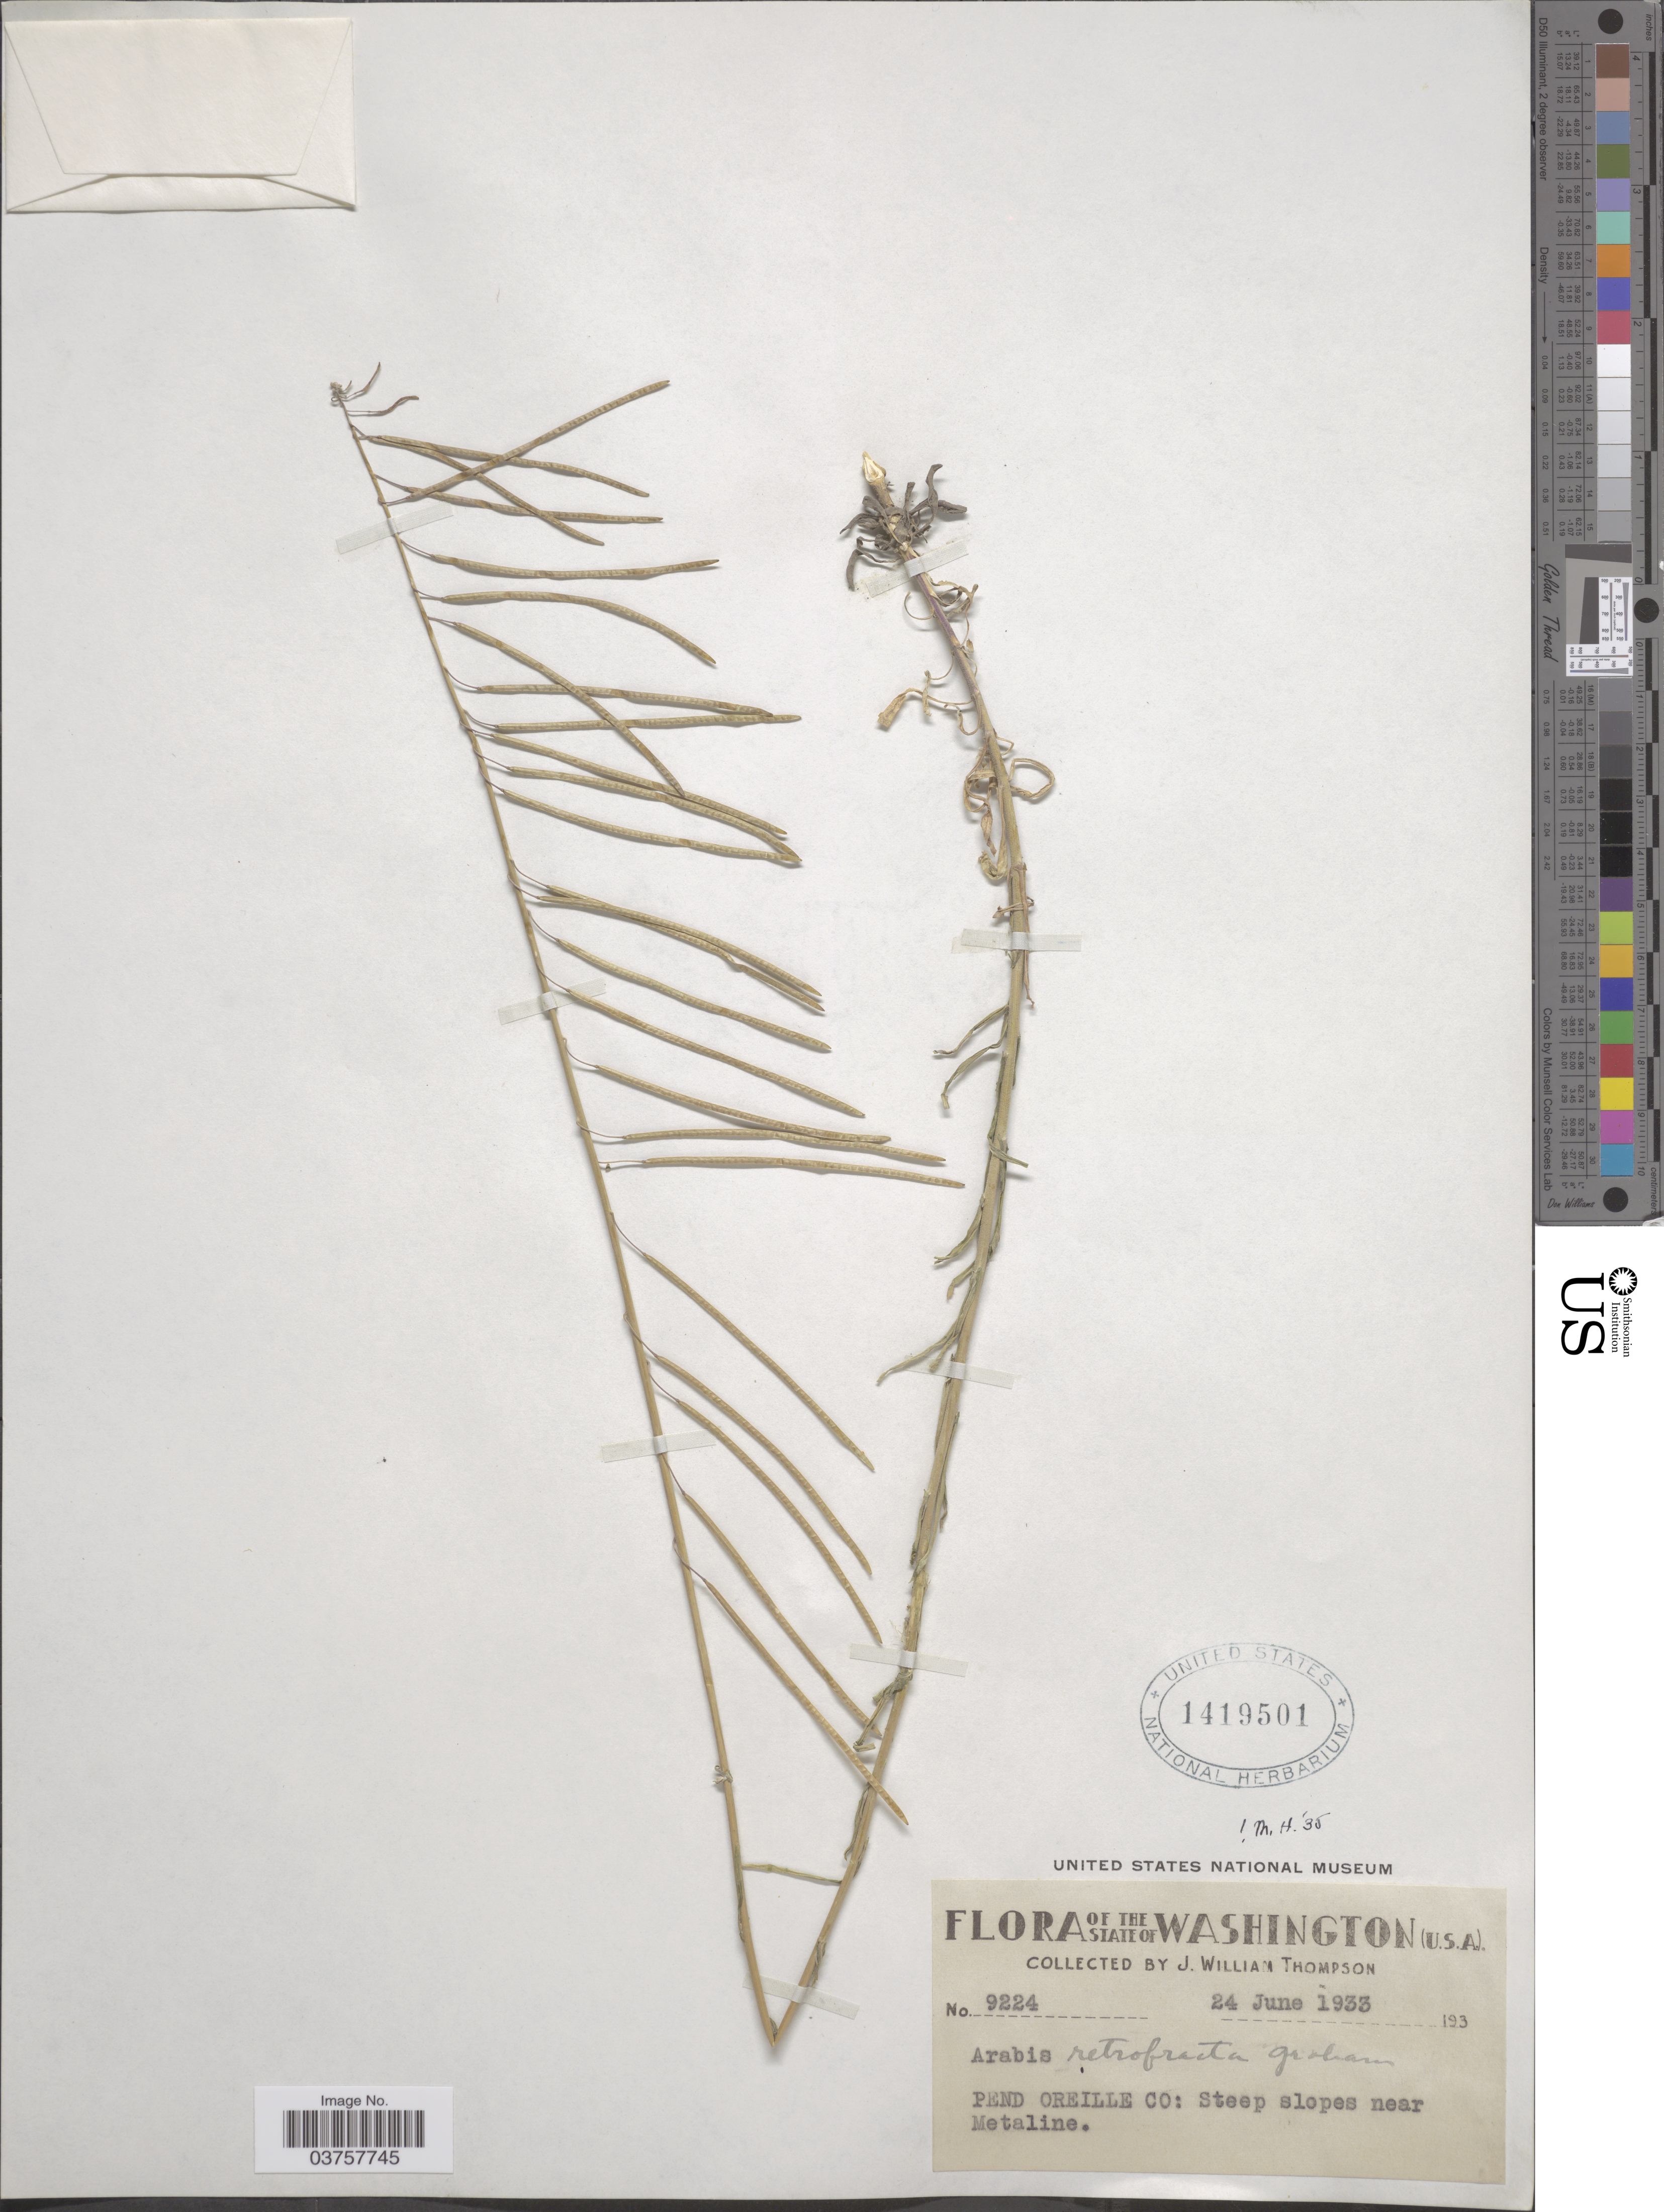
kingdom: Plantae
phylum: Tracheophyta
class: Magnoliopsida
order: Brassicales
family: Brassicaceae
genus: Arabis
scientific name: Arabis holboellii var. retrofracta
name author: Rydb.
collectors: J. W. Thompson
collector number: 9224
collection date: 1933-06-24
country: United States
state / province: Washington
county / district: Pend Oreille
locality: Pend Oreille Co: Steep slopes near Metaline.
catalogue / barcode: US 1419501